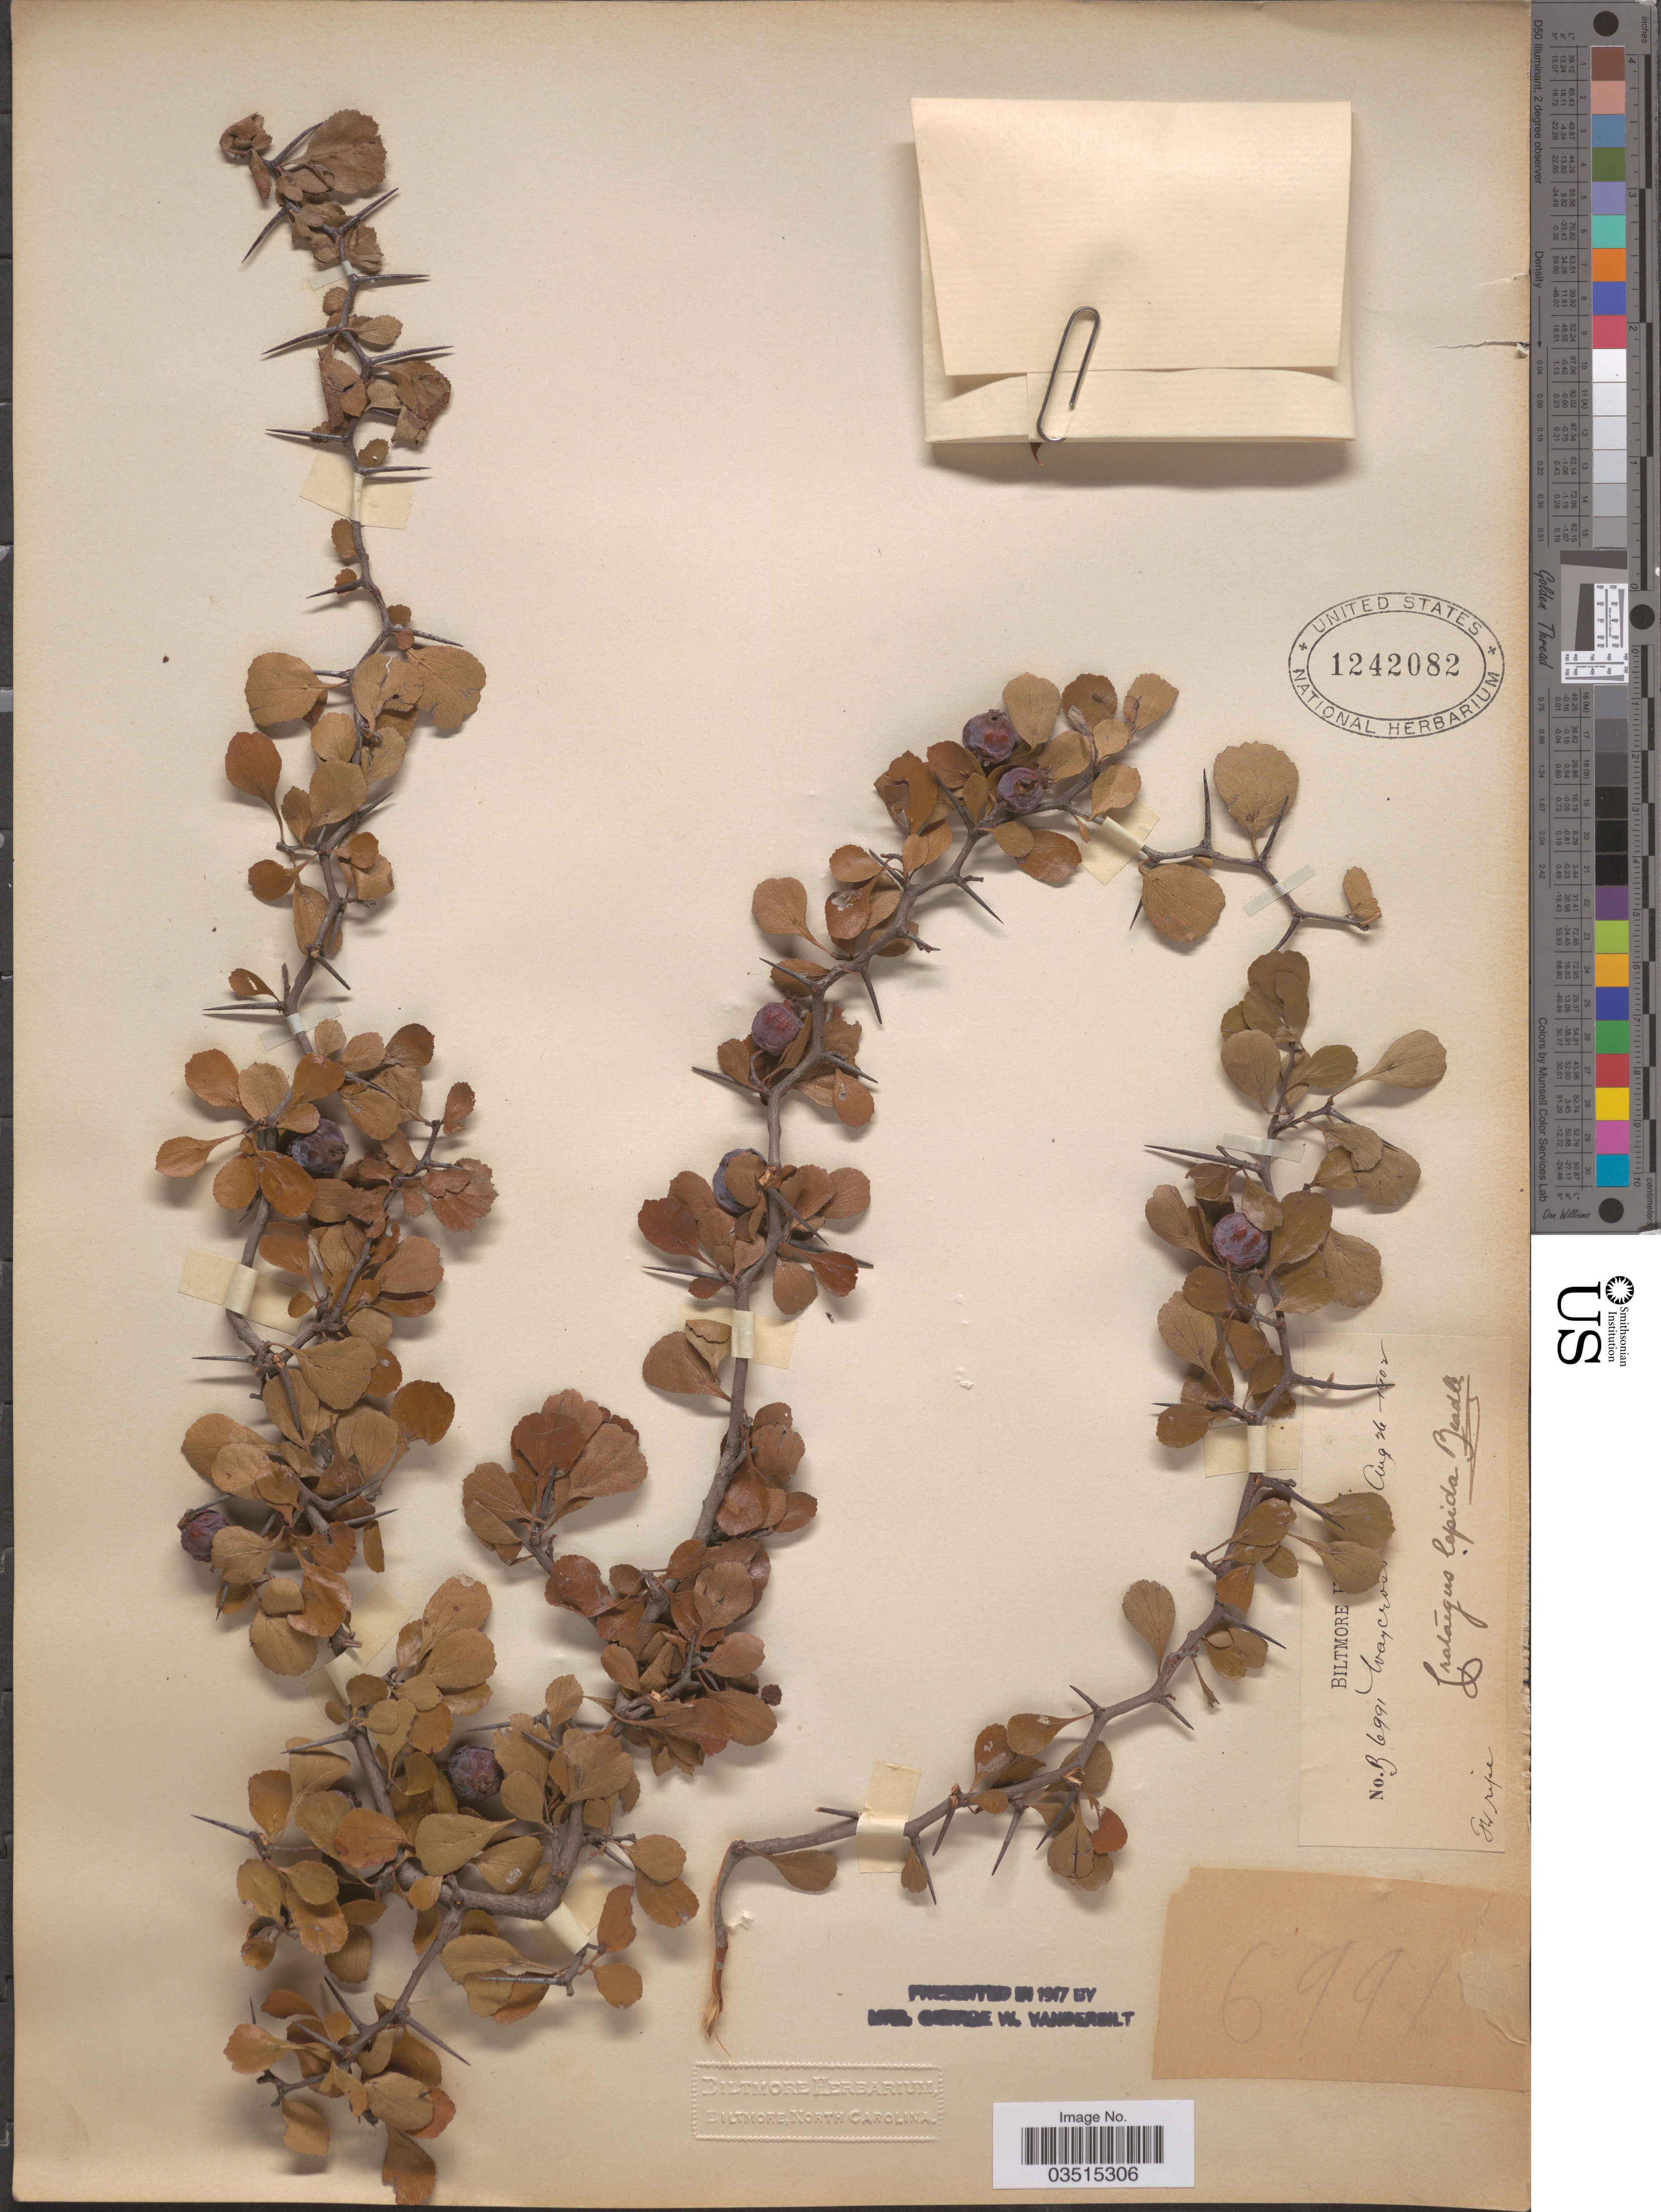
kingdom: Plantae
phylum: Tracheophyta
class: Magnoliopsida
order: Rosales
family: Rosaceae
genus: Crataegus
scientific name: Crataegus lepida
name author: Beadle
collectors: ex herb. Biltmore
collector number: B6991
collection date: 1902-08-26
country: United States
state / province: Georgia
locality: Waycross [illegible text].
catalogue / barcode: US 1242082